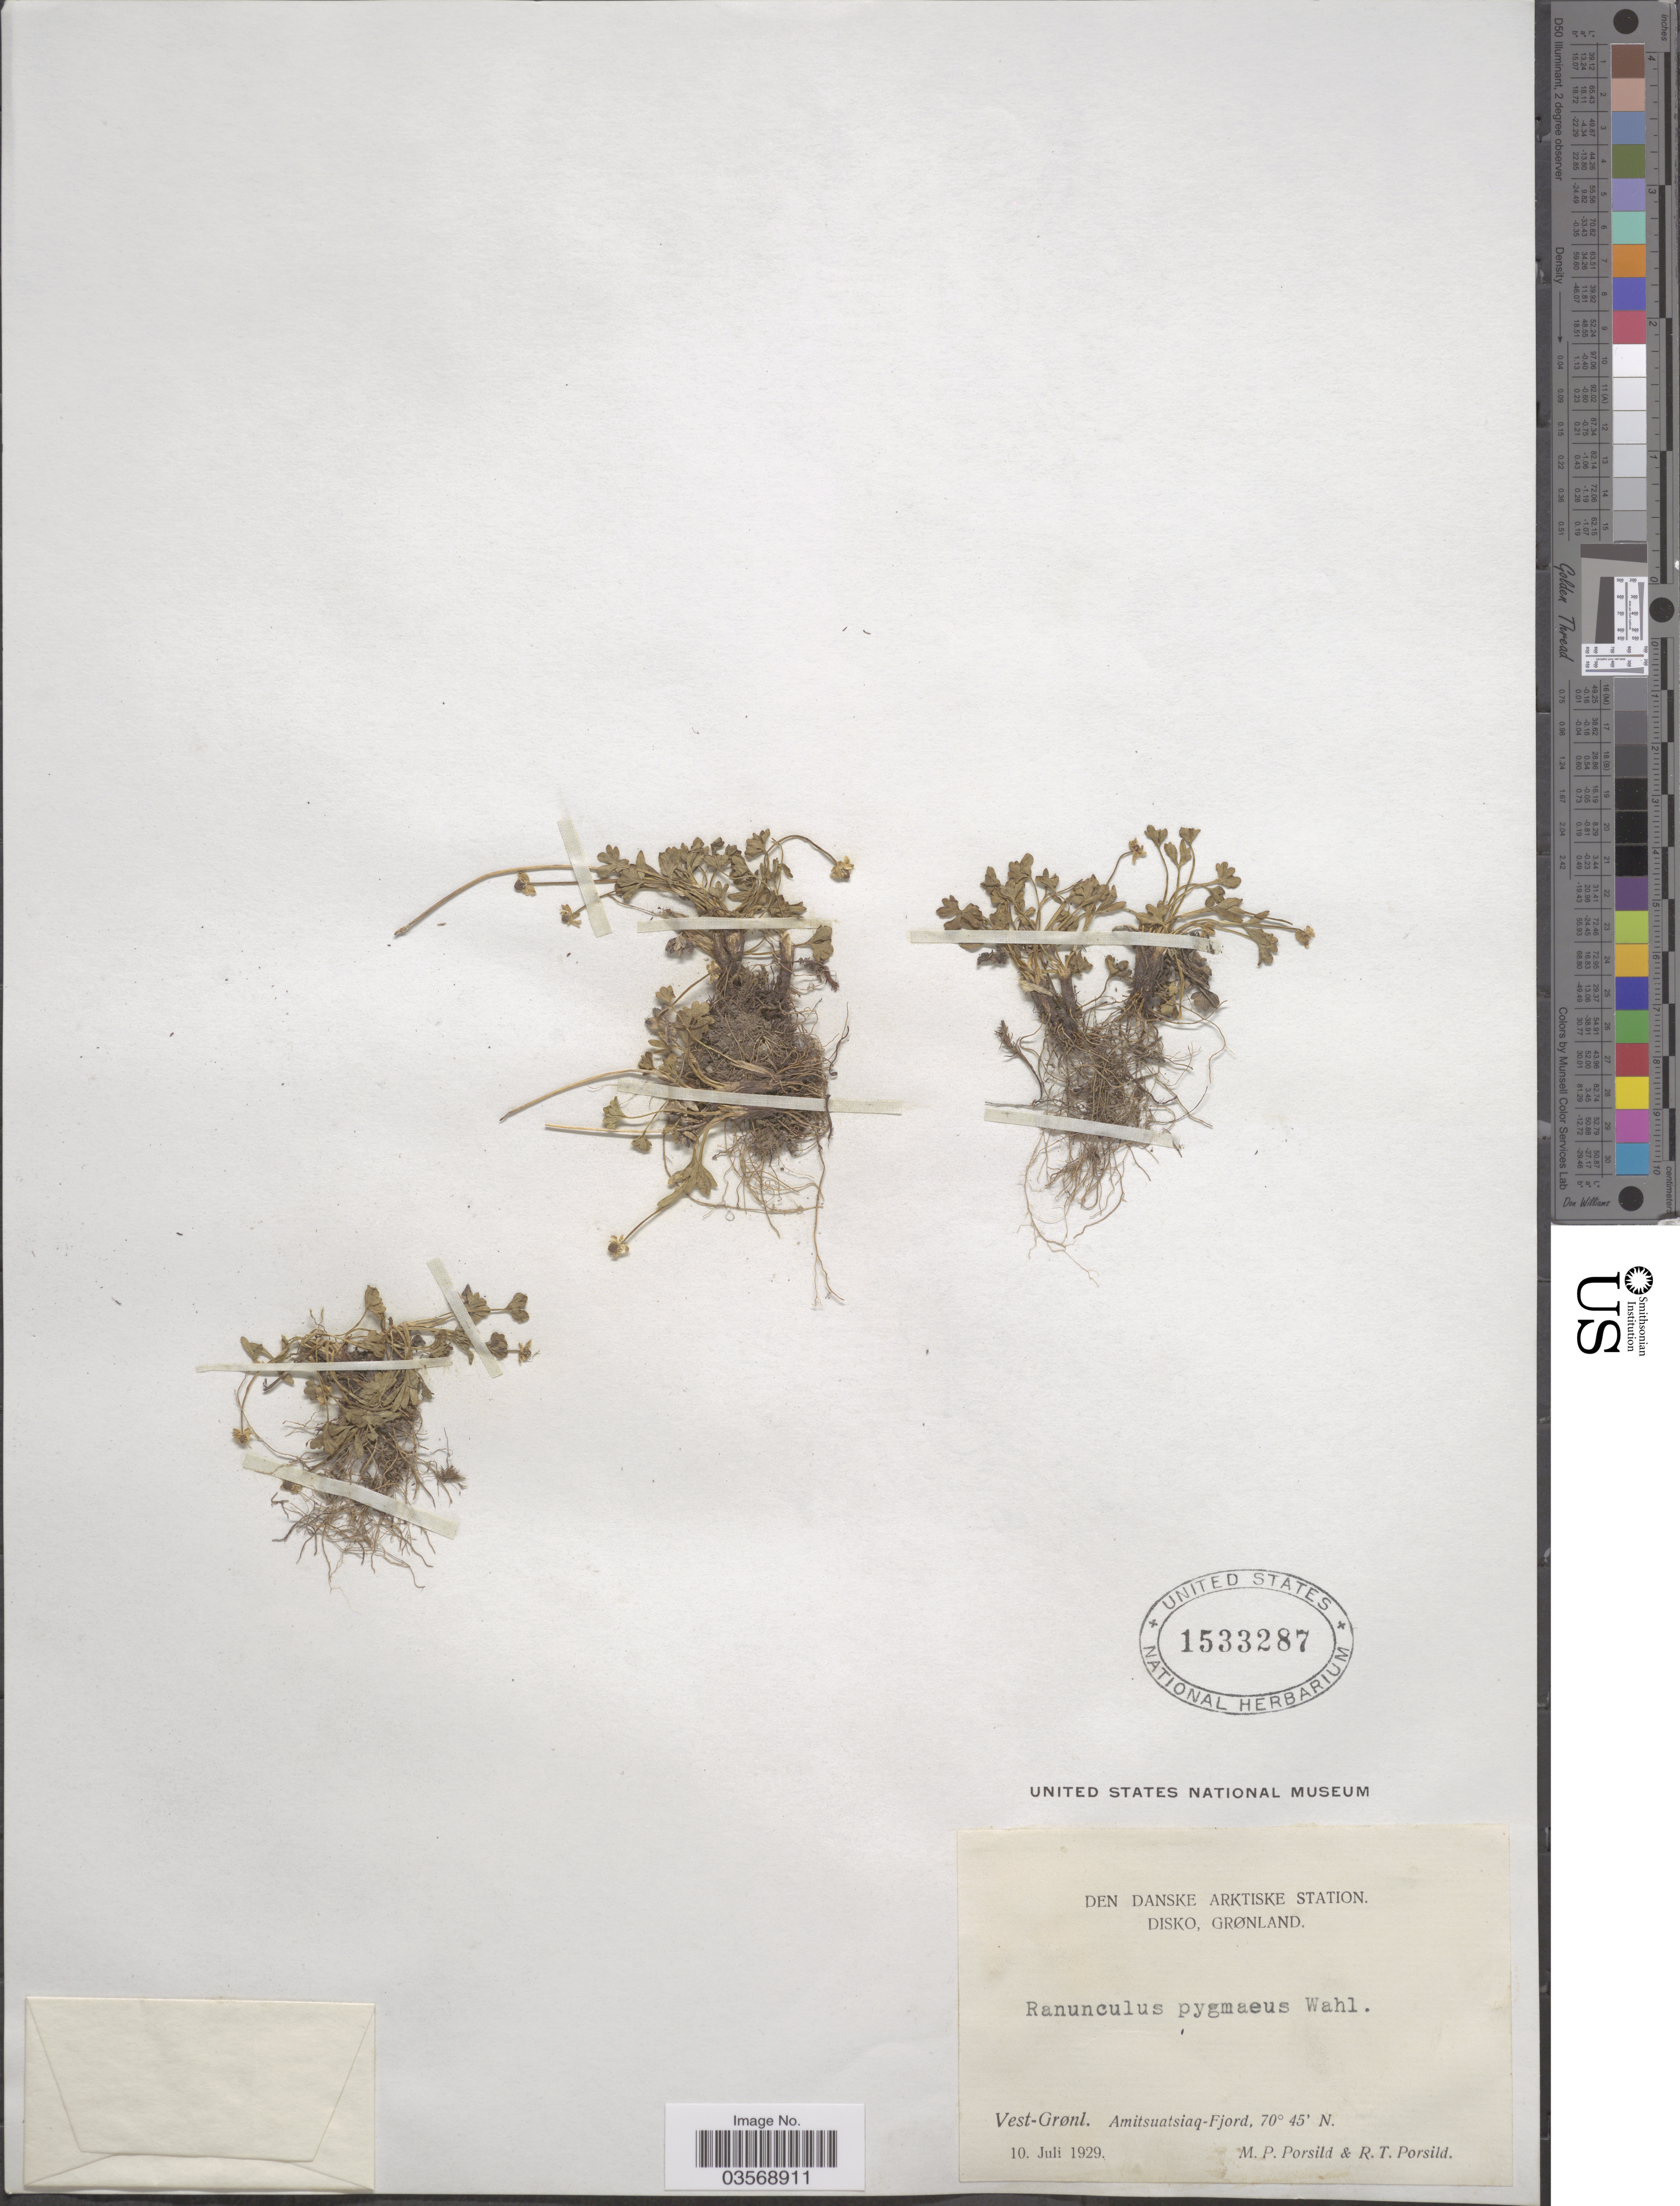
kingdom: Plantae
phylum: Tracheophyta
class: Magnoliopsida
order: Ranunculales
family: Ranunculaceae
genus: Ranunculus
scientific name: Ranunculus pygmaeus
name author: Wahlenb.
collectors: M. P. Porsild & R. T. Porsild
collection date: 1929-07-10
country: Greenland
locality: Den Danske Arktiske Station. Disko. Vest-Grønl. Amitsuatsiaq-Fjord.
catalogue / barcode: US 1533287